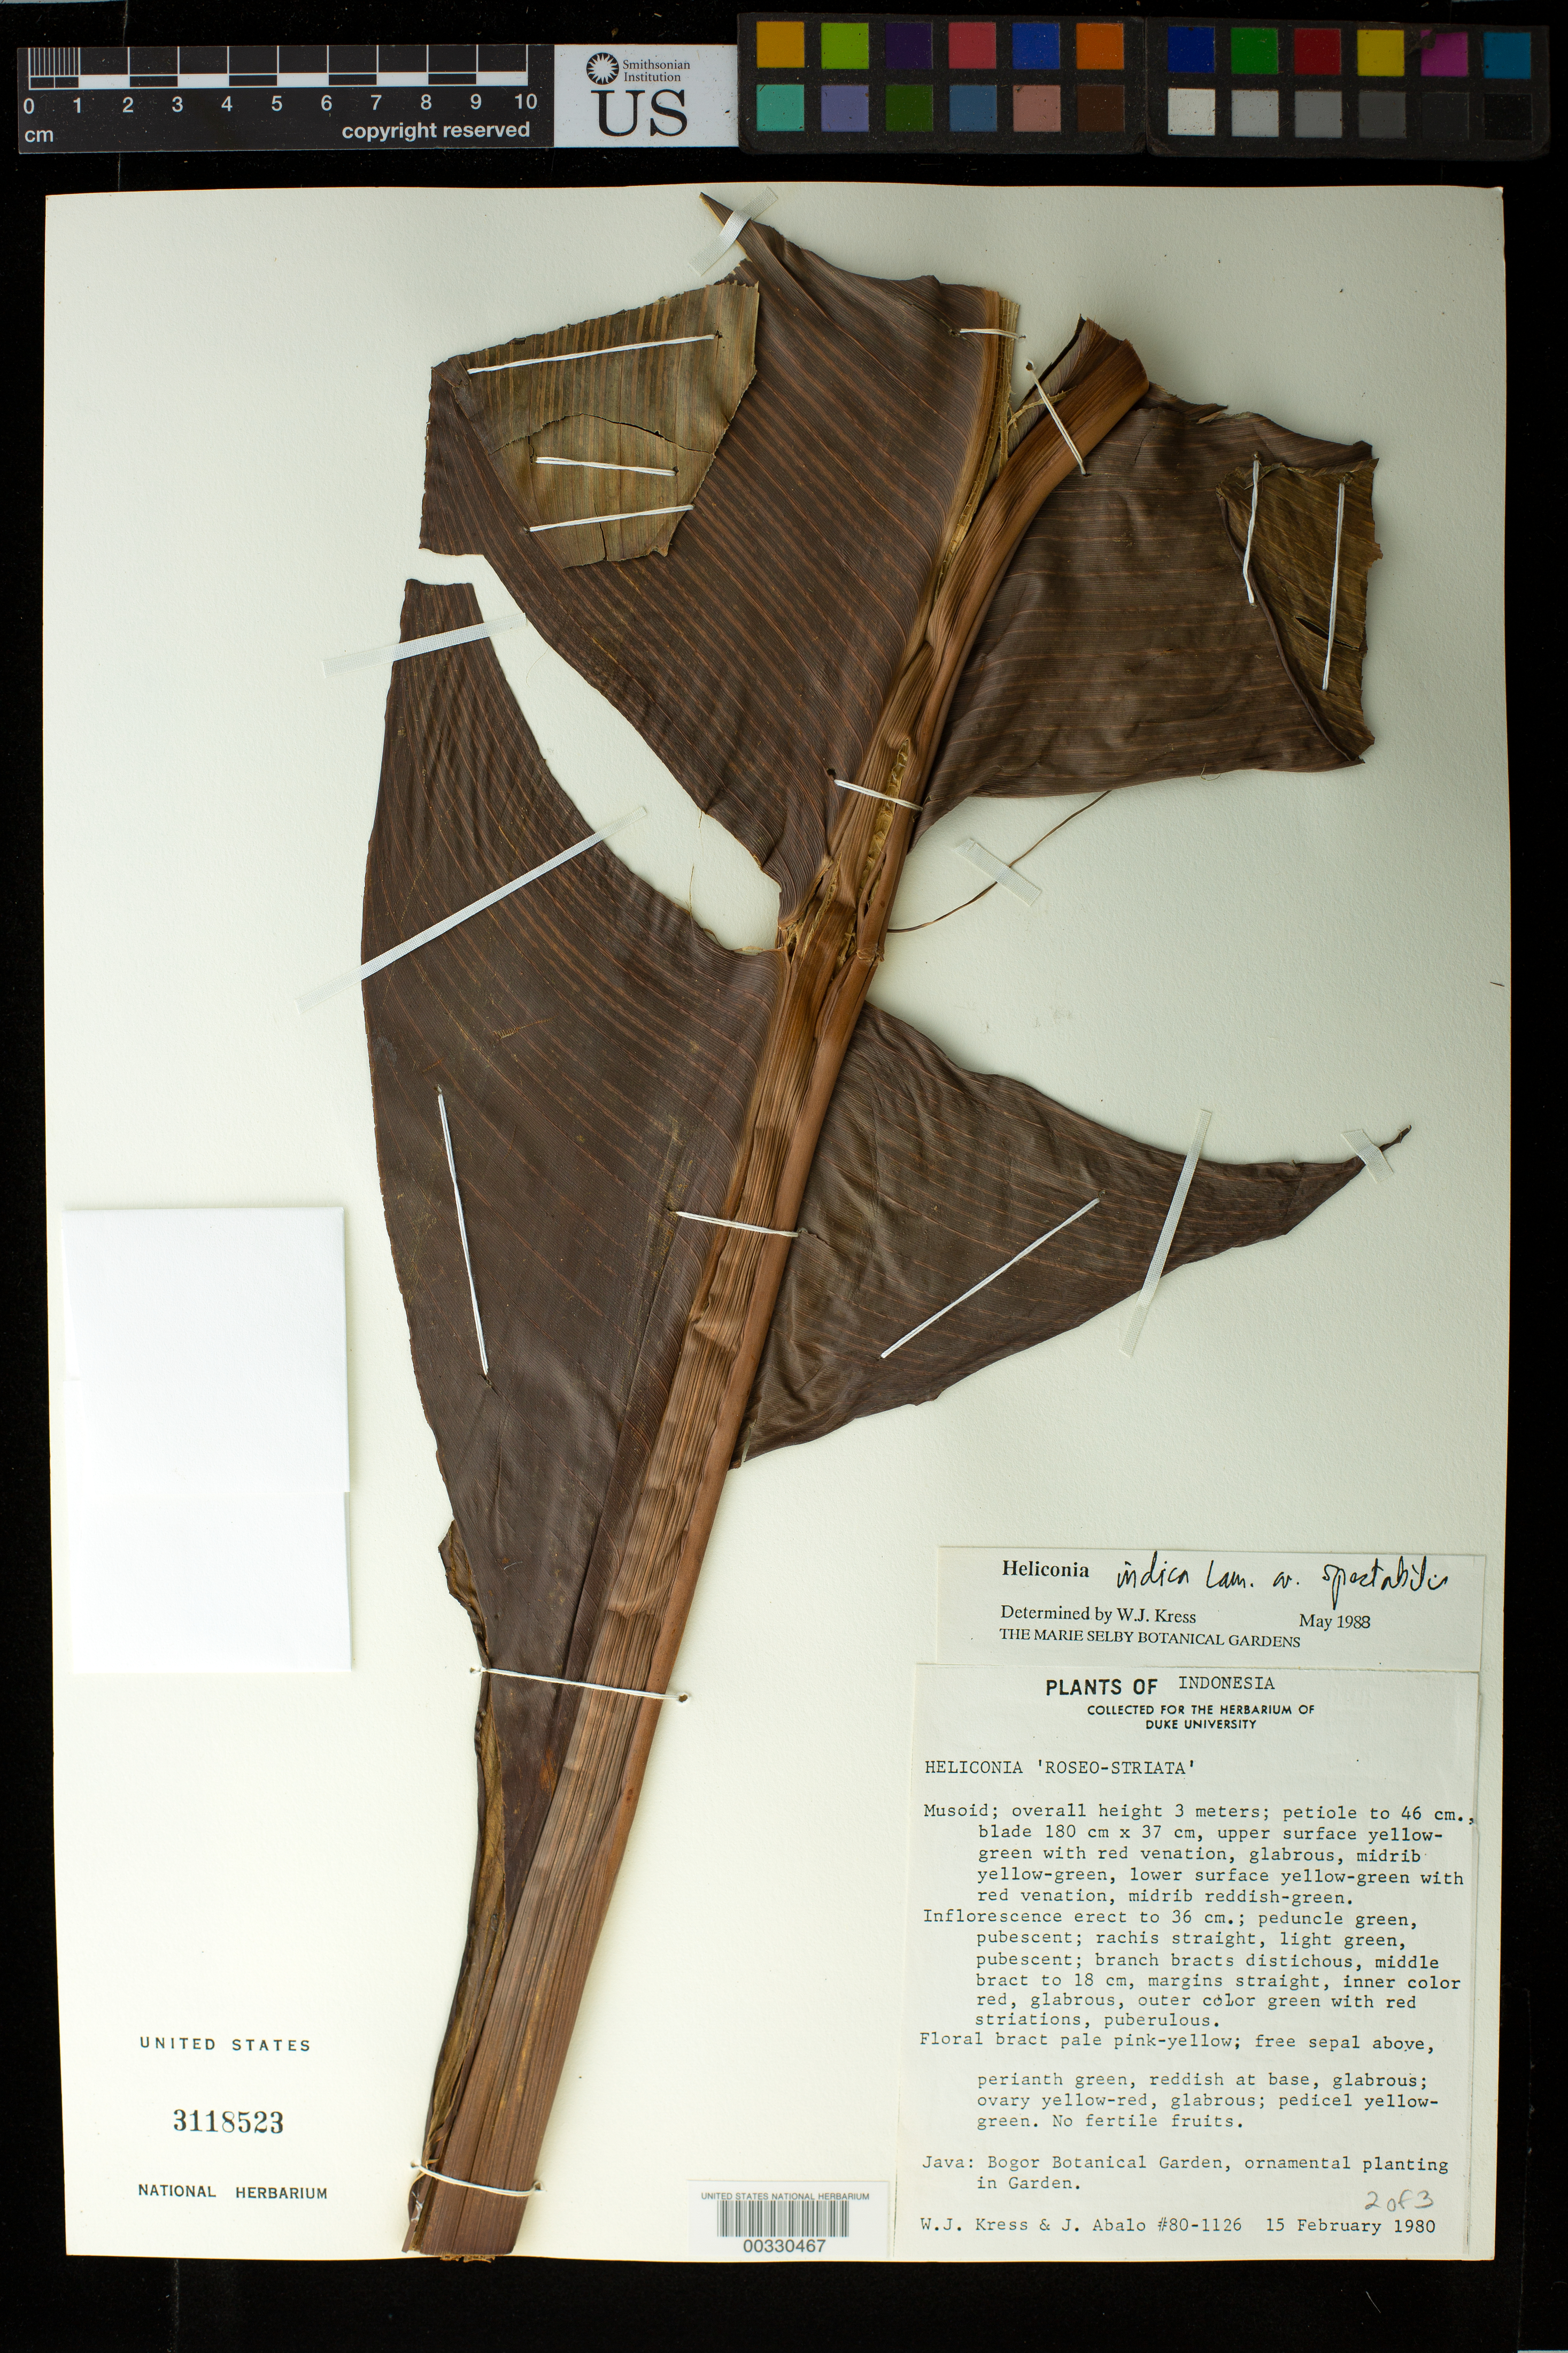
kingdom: Plantae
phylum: Tracheophyta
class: Liliopsida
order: Zingiberales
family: Heliconiaceae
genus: Heliconia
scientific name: Heliconia indica 'Spectabilis'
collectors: W. J. Kress & J. E. Abalo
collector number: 80-1126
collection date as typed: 15 Feb 1980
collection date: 1980-02-15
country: Indonesia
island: Java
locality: Bogor botanical gardens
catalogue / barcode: US 3118523